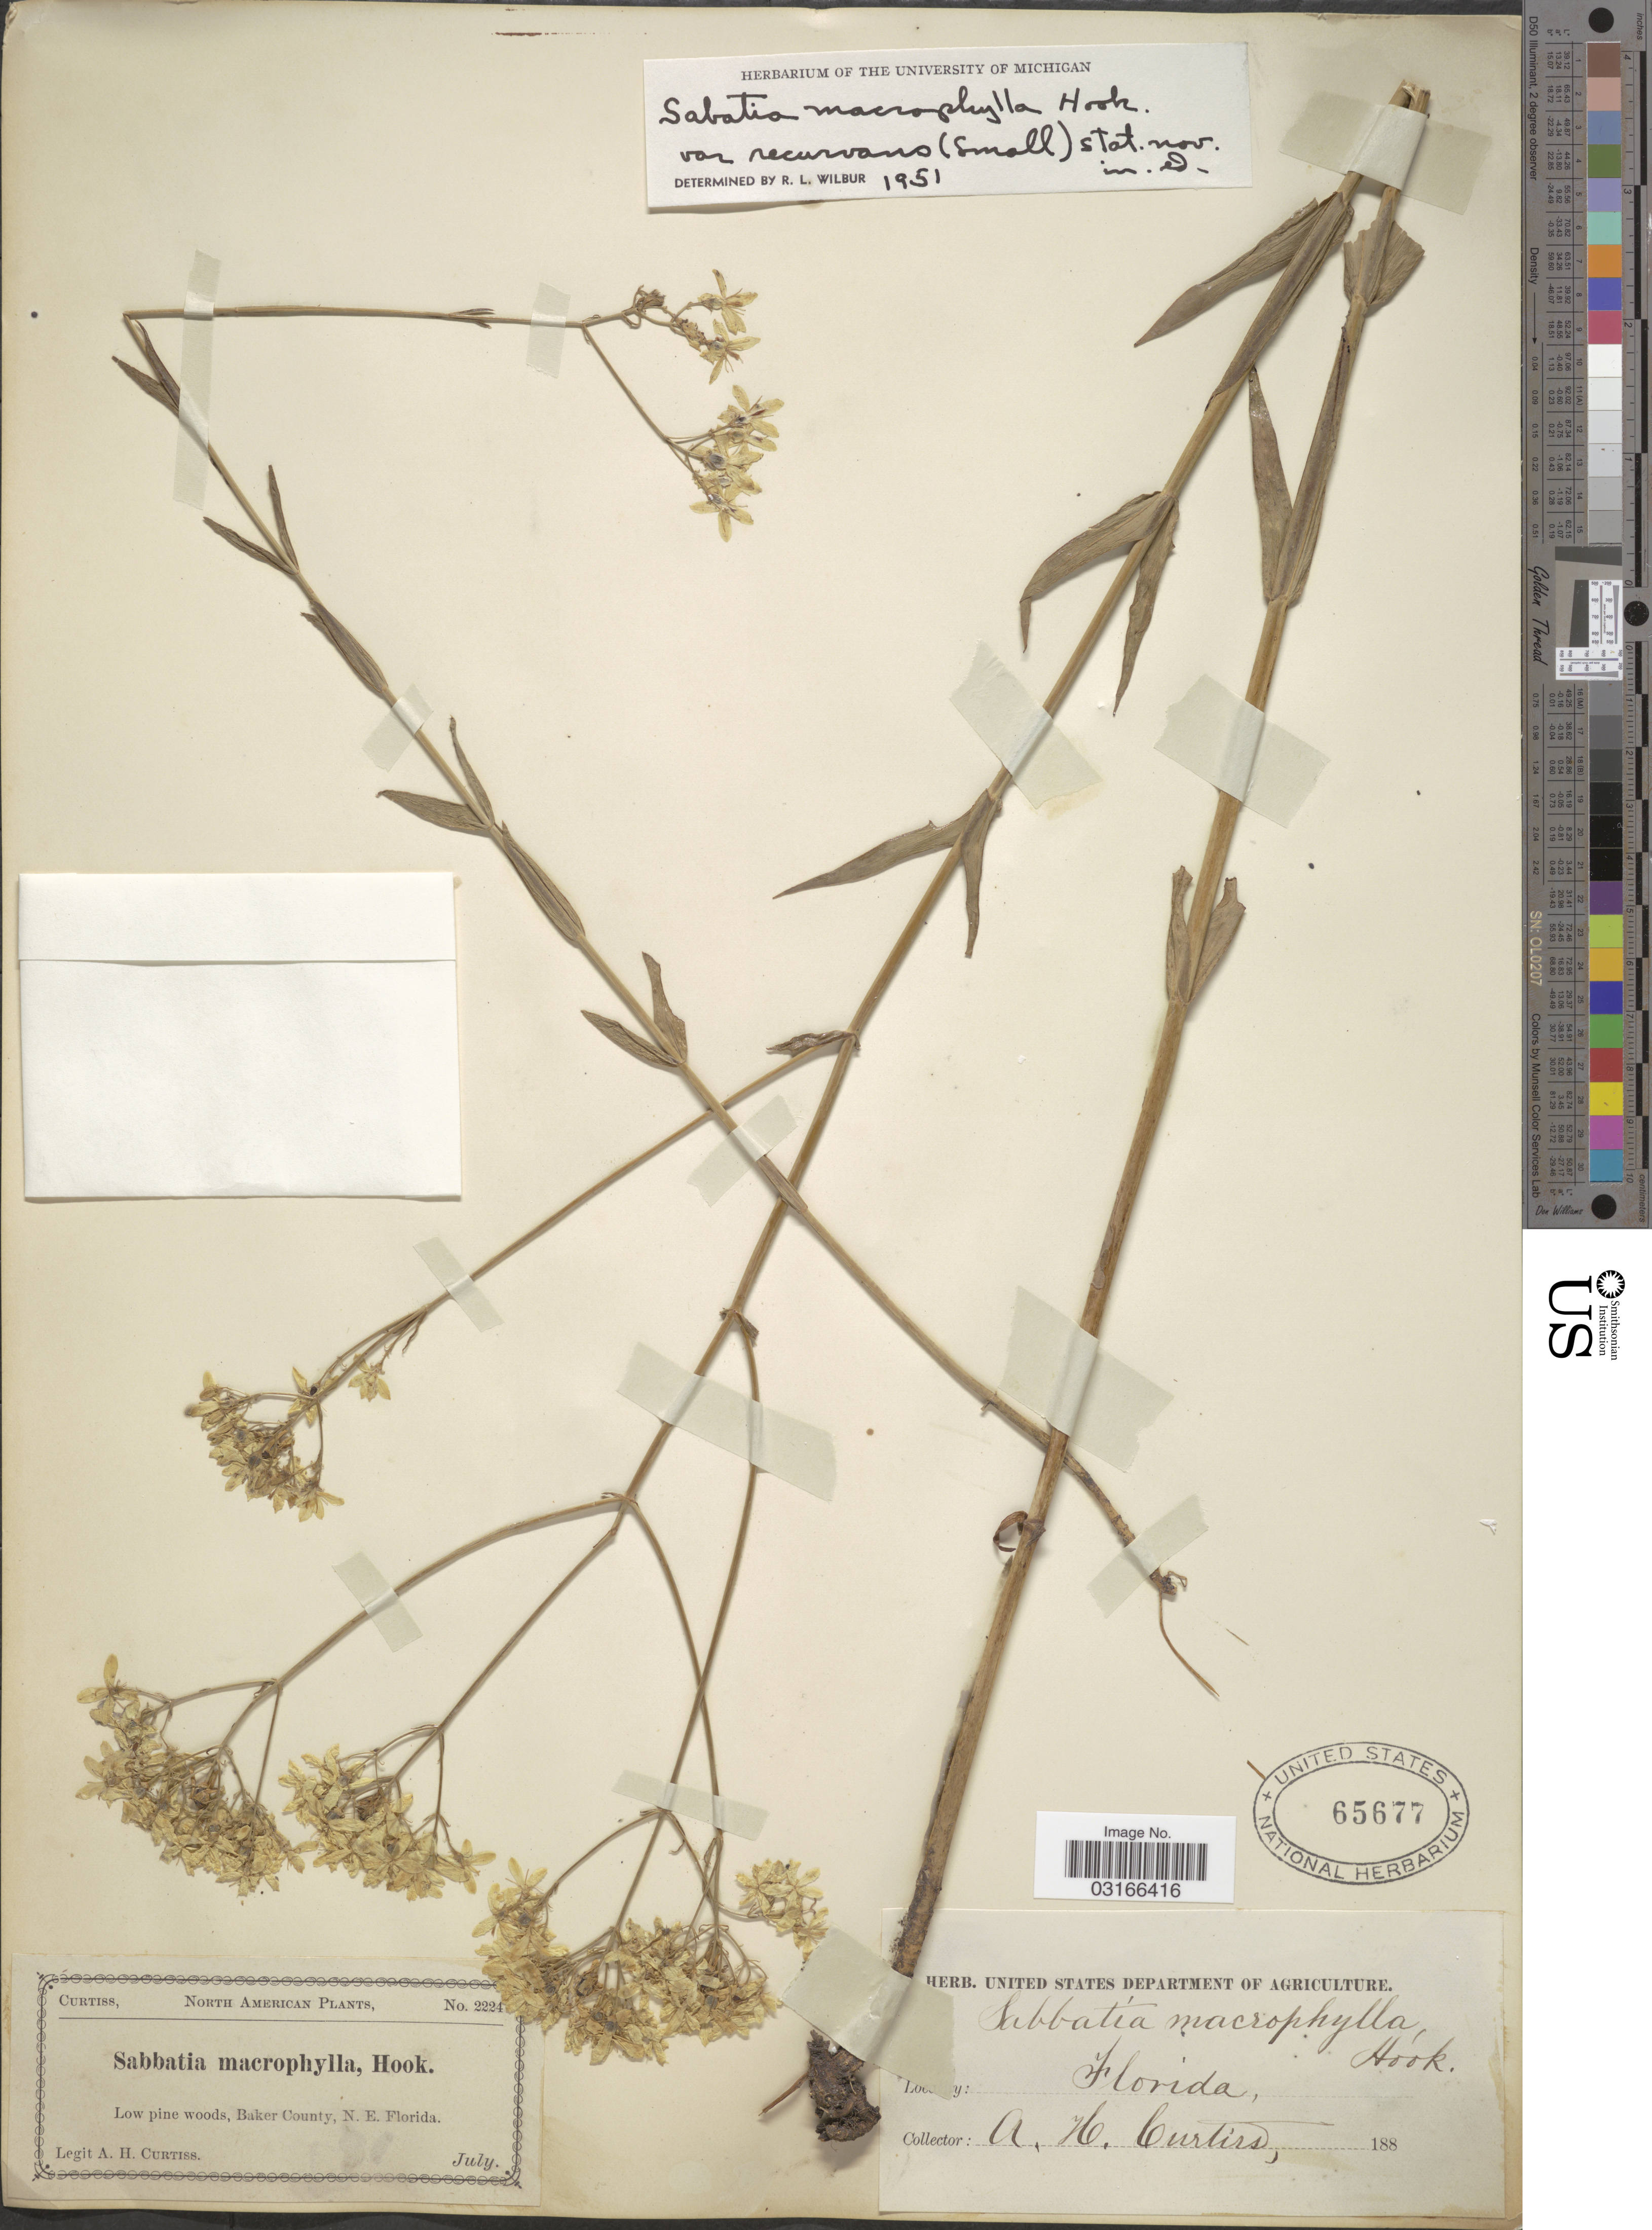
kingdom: Plantae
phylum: Tracheophyta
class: Magnoliopsida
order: Gentianales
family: Gentianaceae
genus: Sabatia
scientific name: Sabatia campestris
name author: Nutt.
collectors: A. H. Curtiss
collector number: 2224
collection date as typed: July 188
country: United States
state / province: Florida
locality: Low pine woods, Baker County, N. E. Florida.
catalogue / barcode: US 65677